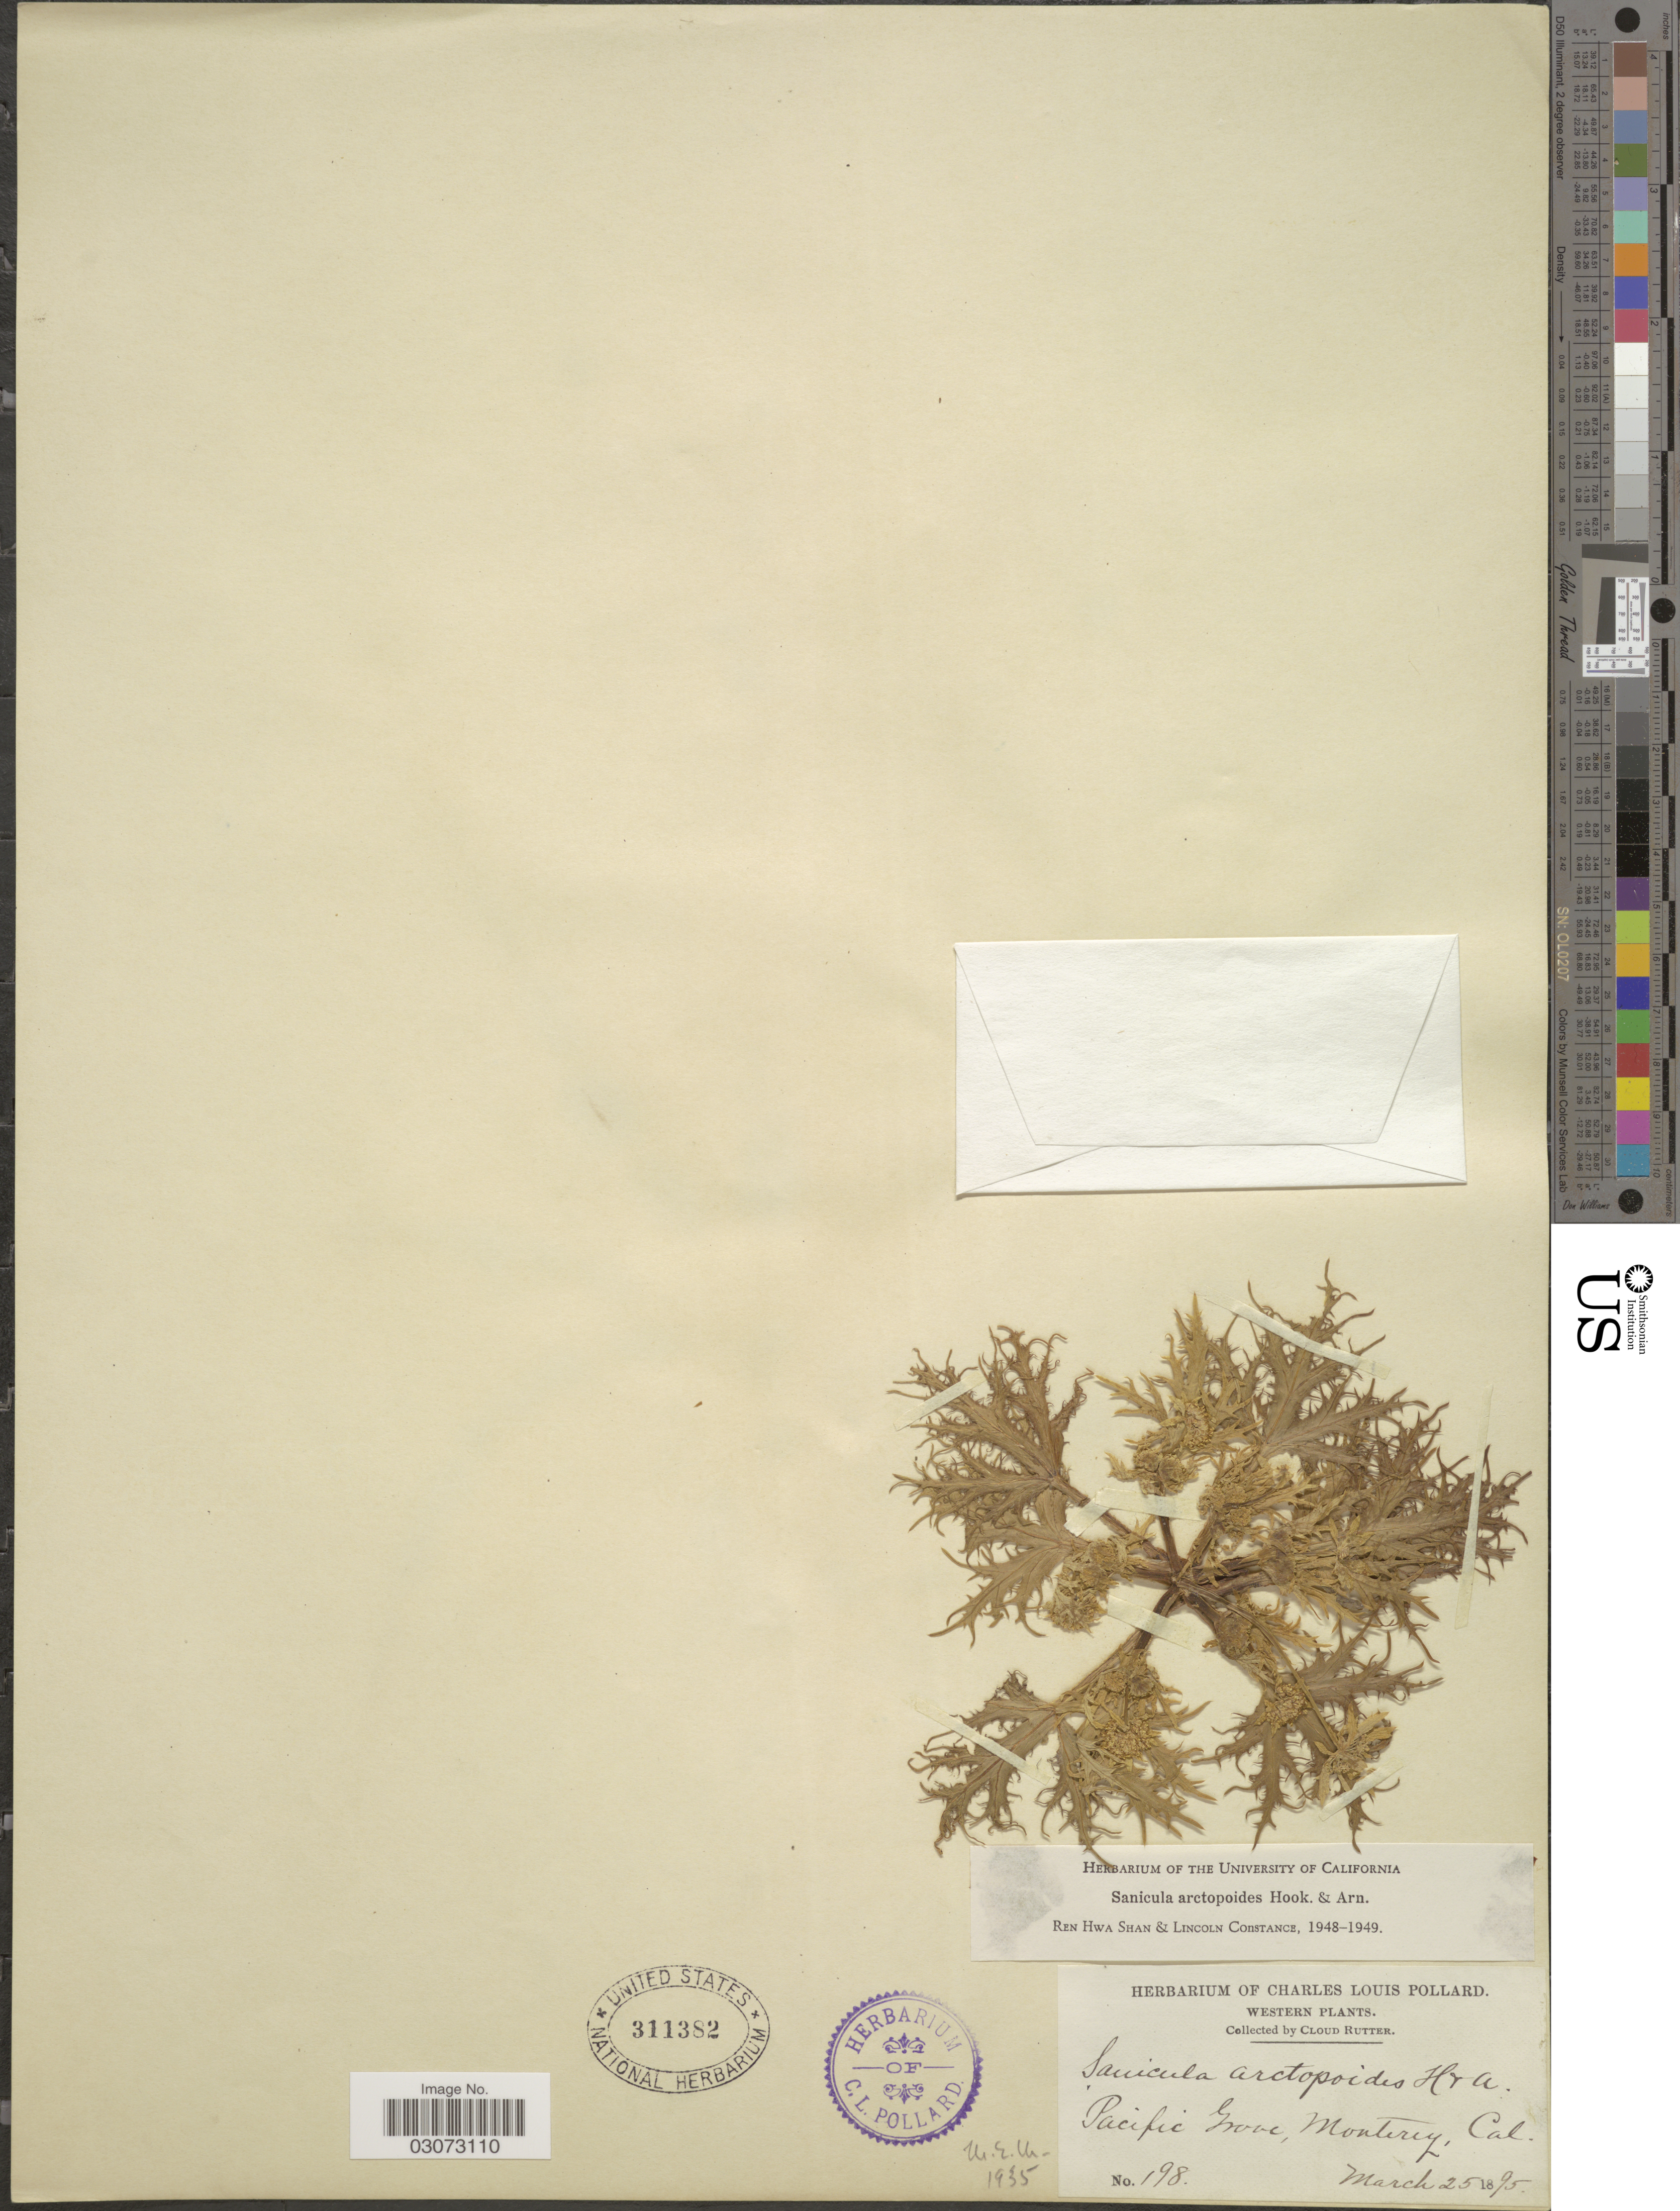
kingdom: Plantae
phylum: Tracheophyta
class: Magnoliopsida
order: Apiales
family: Apiaceae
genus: Sanicula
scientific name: Sanicula arctopoides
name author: Hook. & Arn.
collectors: C. Rutter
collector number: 198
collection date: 1895-03-25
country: United States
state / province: California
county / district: Monterey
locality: Western. Pacific Grove, Monterey, Cal.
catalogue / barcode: US 311382